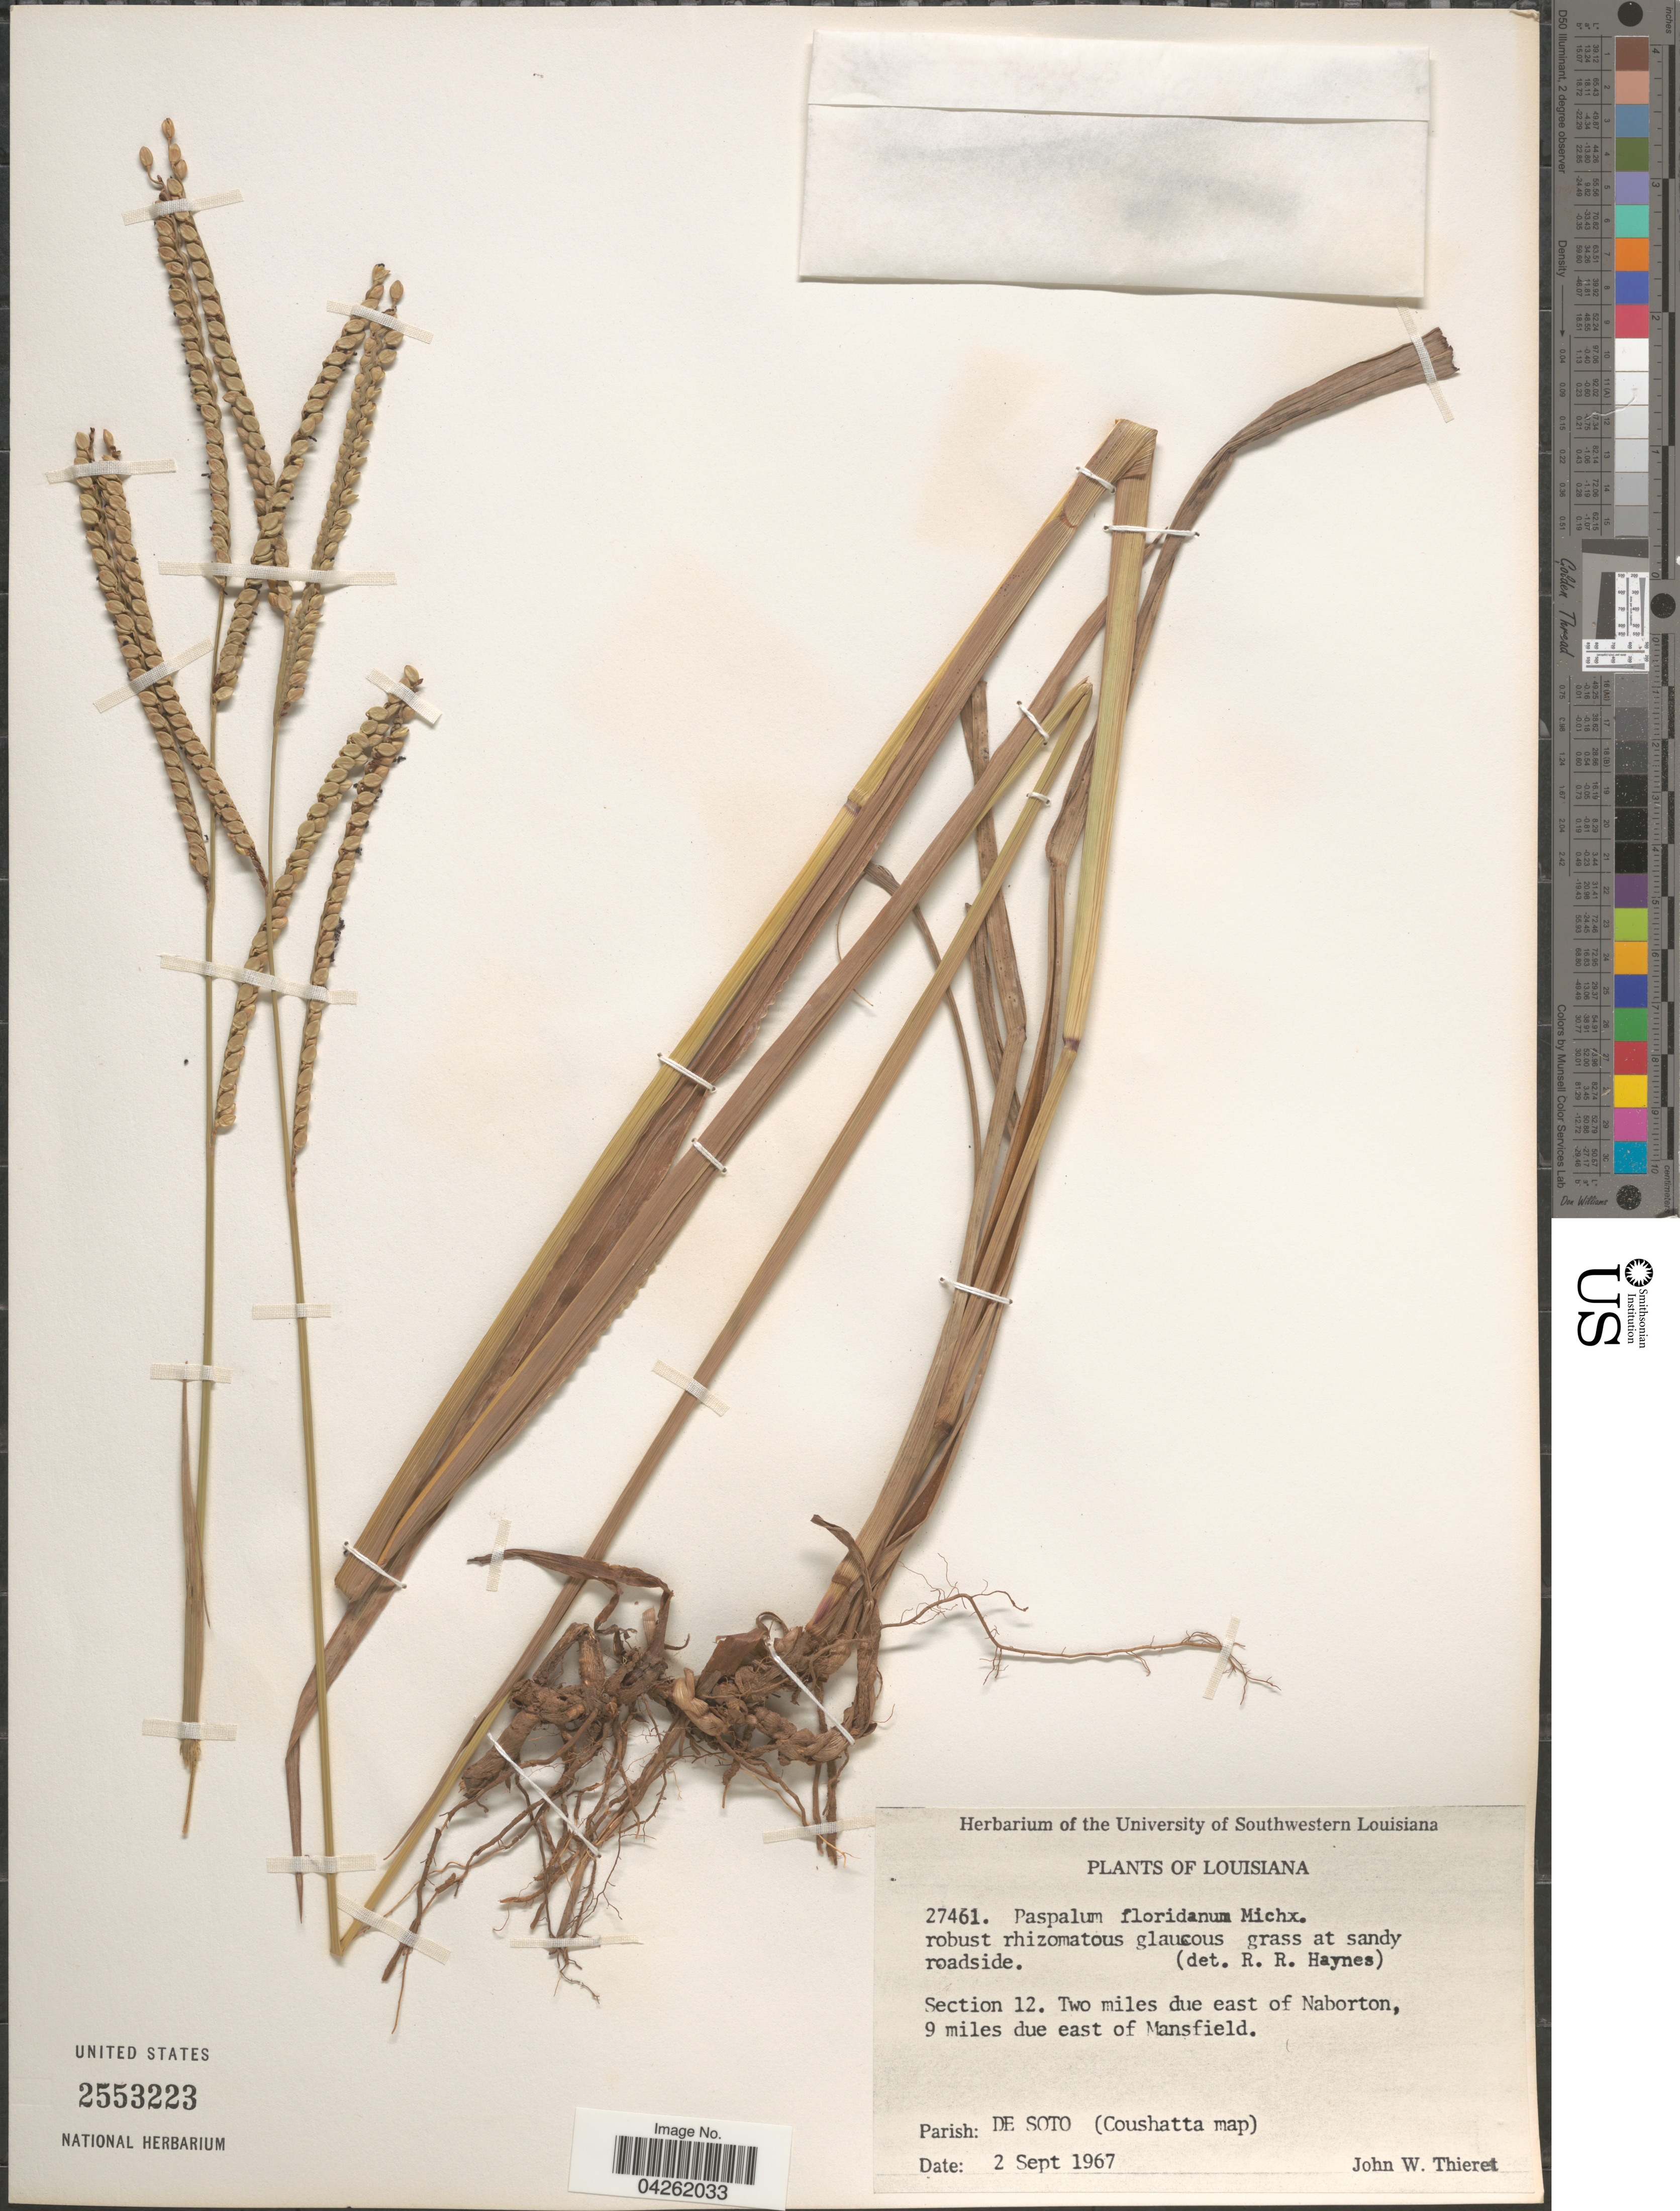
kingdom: Plantae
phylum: Tracheophyta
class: Liliopsida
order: Poales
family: Poaceae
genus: Paspalum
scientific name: Paspalum floridanum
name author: Michx.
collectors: J. W. Thieret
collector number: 27461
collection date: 1967-09-02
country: United States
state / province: Louisiana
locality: Section 12. Two miles due east of Naborton, 9 miles due east of Mansfield. Parish: De Soto (Coushatta map).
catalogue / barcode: US 2553223